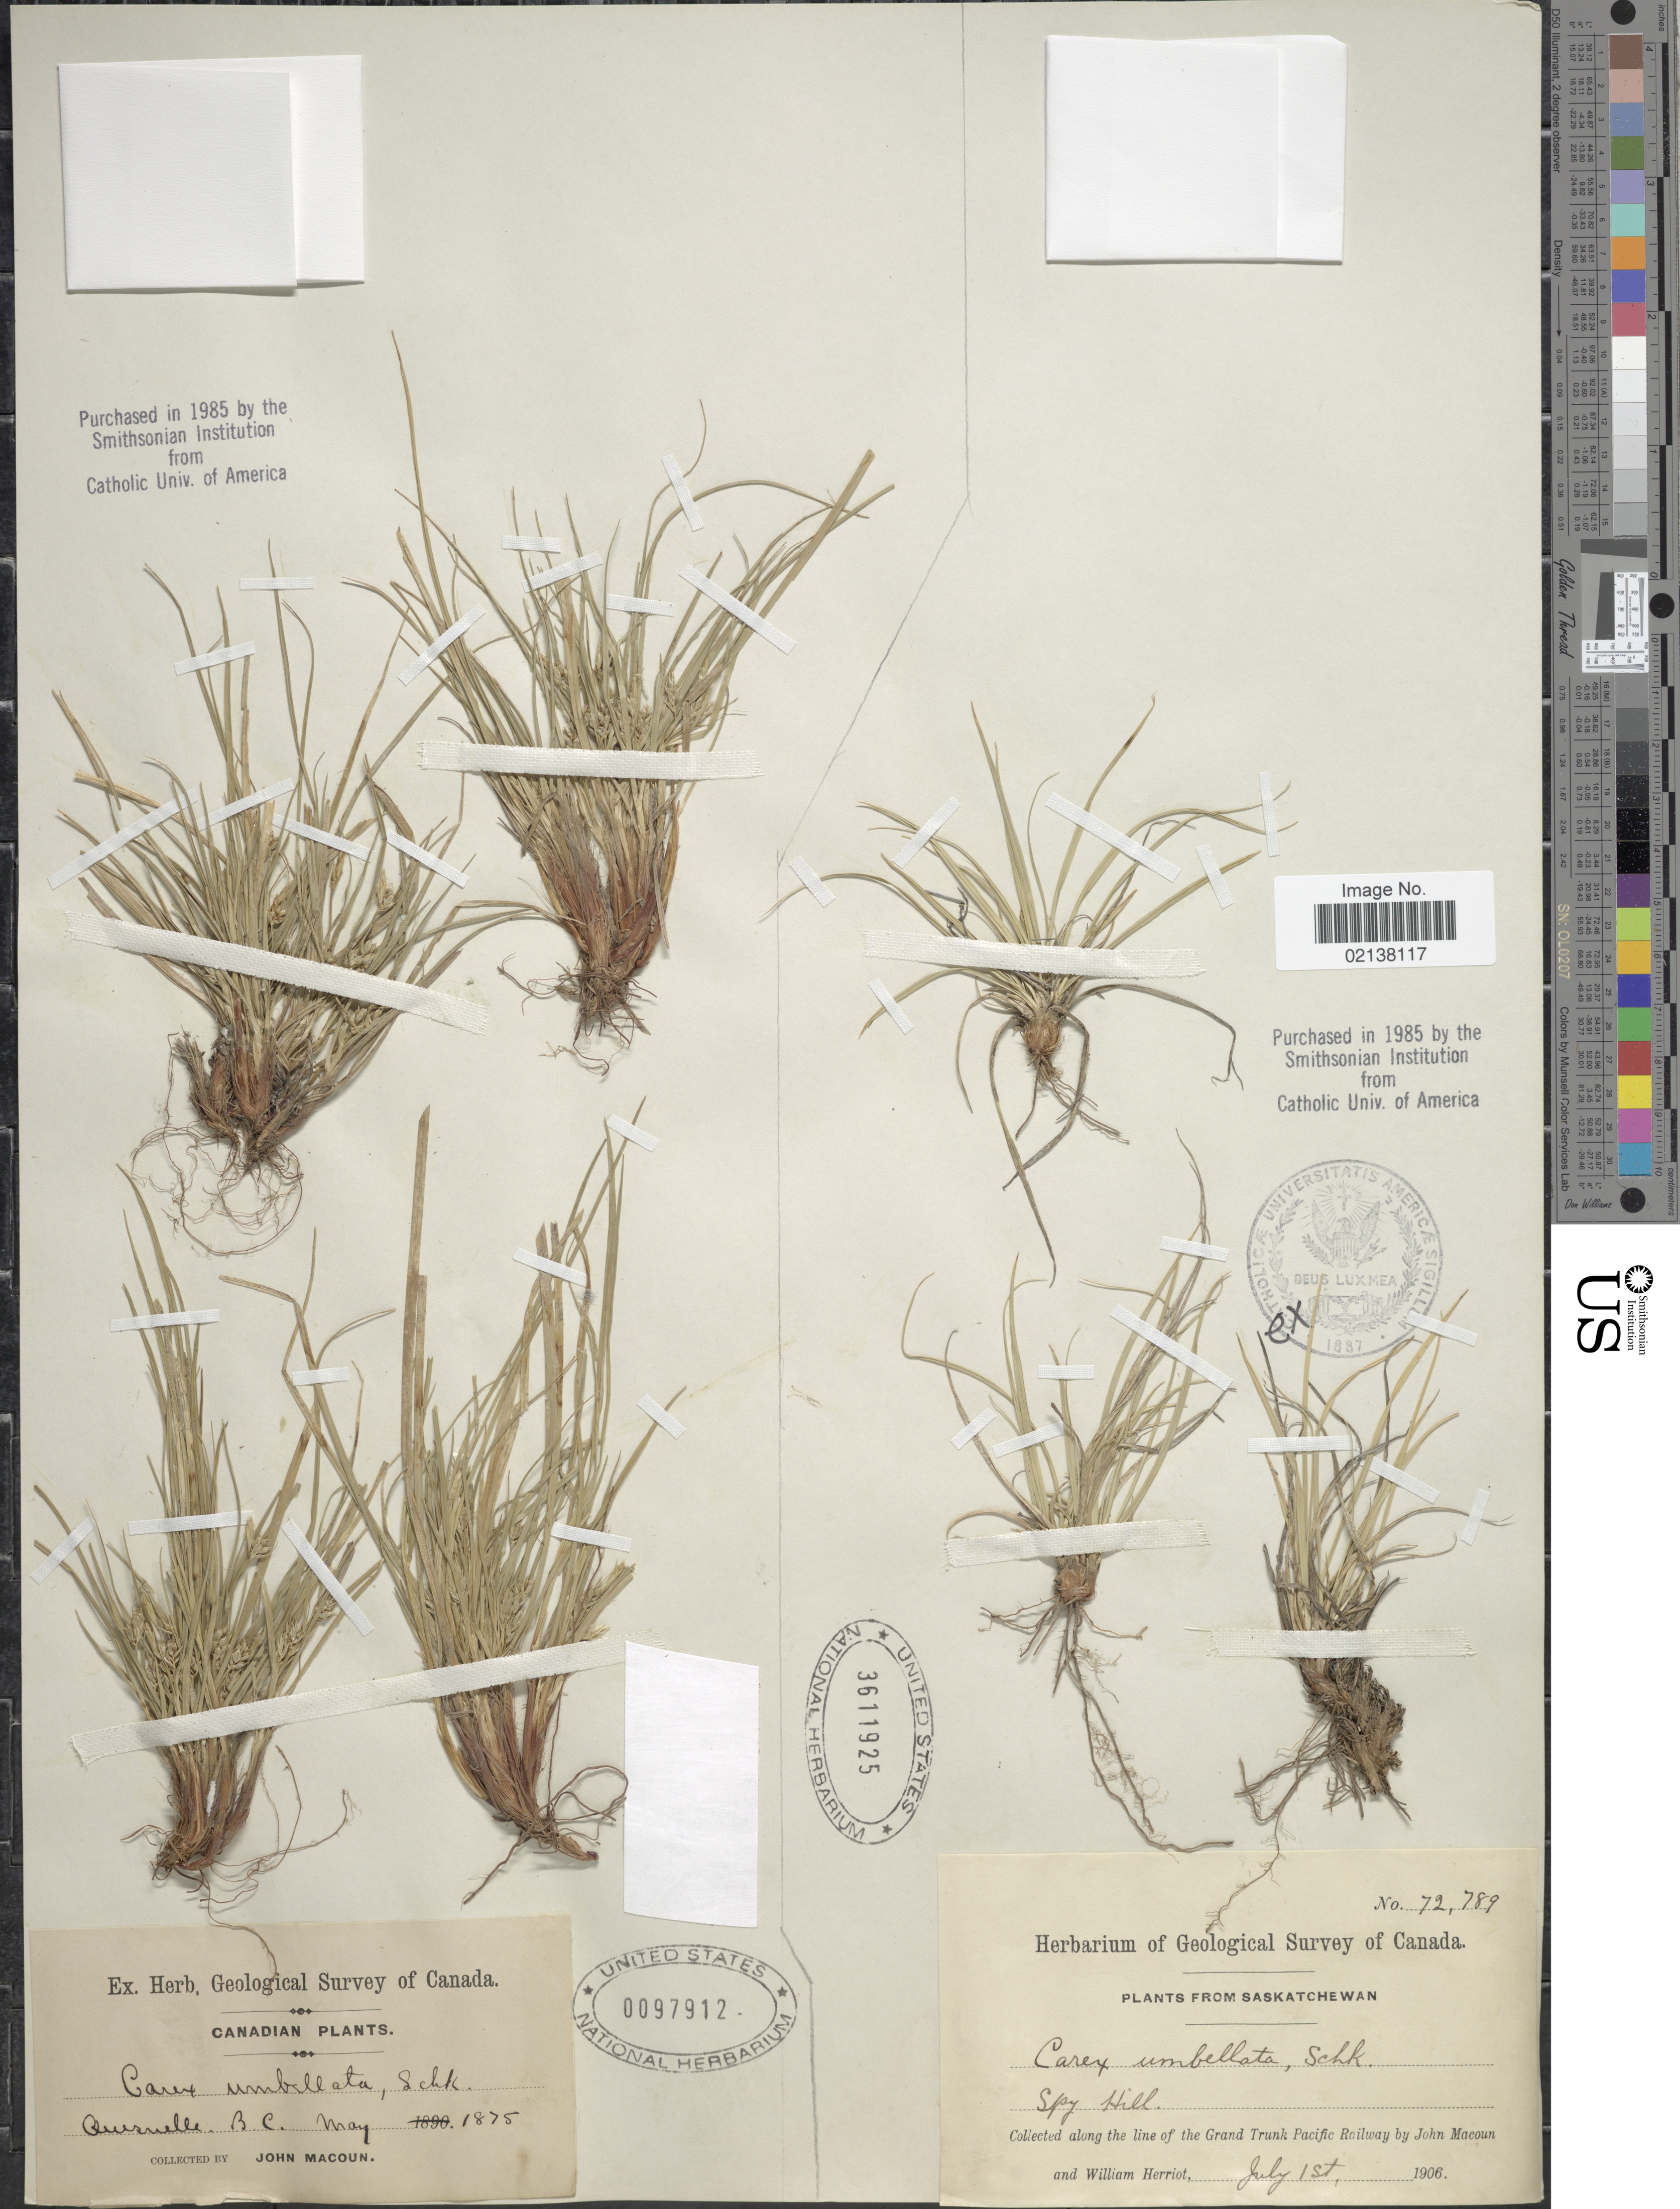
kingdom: Plantae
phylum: Tracheophyta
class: Liliopsida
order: Poales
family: Cyperaceae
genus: Carex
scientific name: Carex umbellata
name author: Schkuhr ex Willd.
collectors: J. Macoun & W. Herriot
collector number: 72789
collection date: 1906-07-01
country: Canada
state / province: Saskatchewan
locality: Spy Hill. Along the line of the Grand Trunk Pacific Railway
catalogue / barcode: US 3611925-2